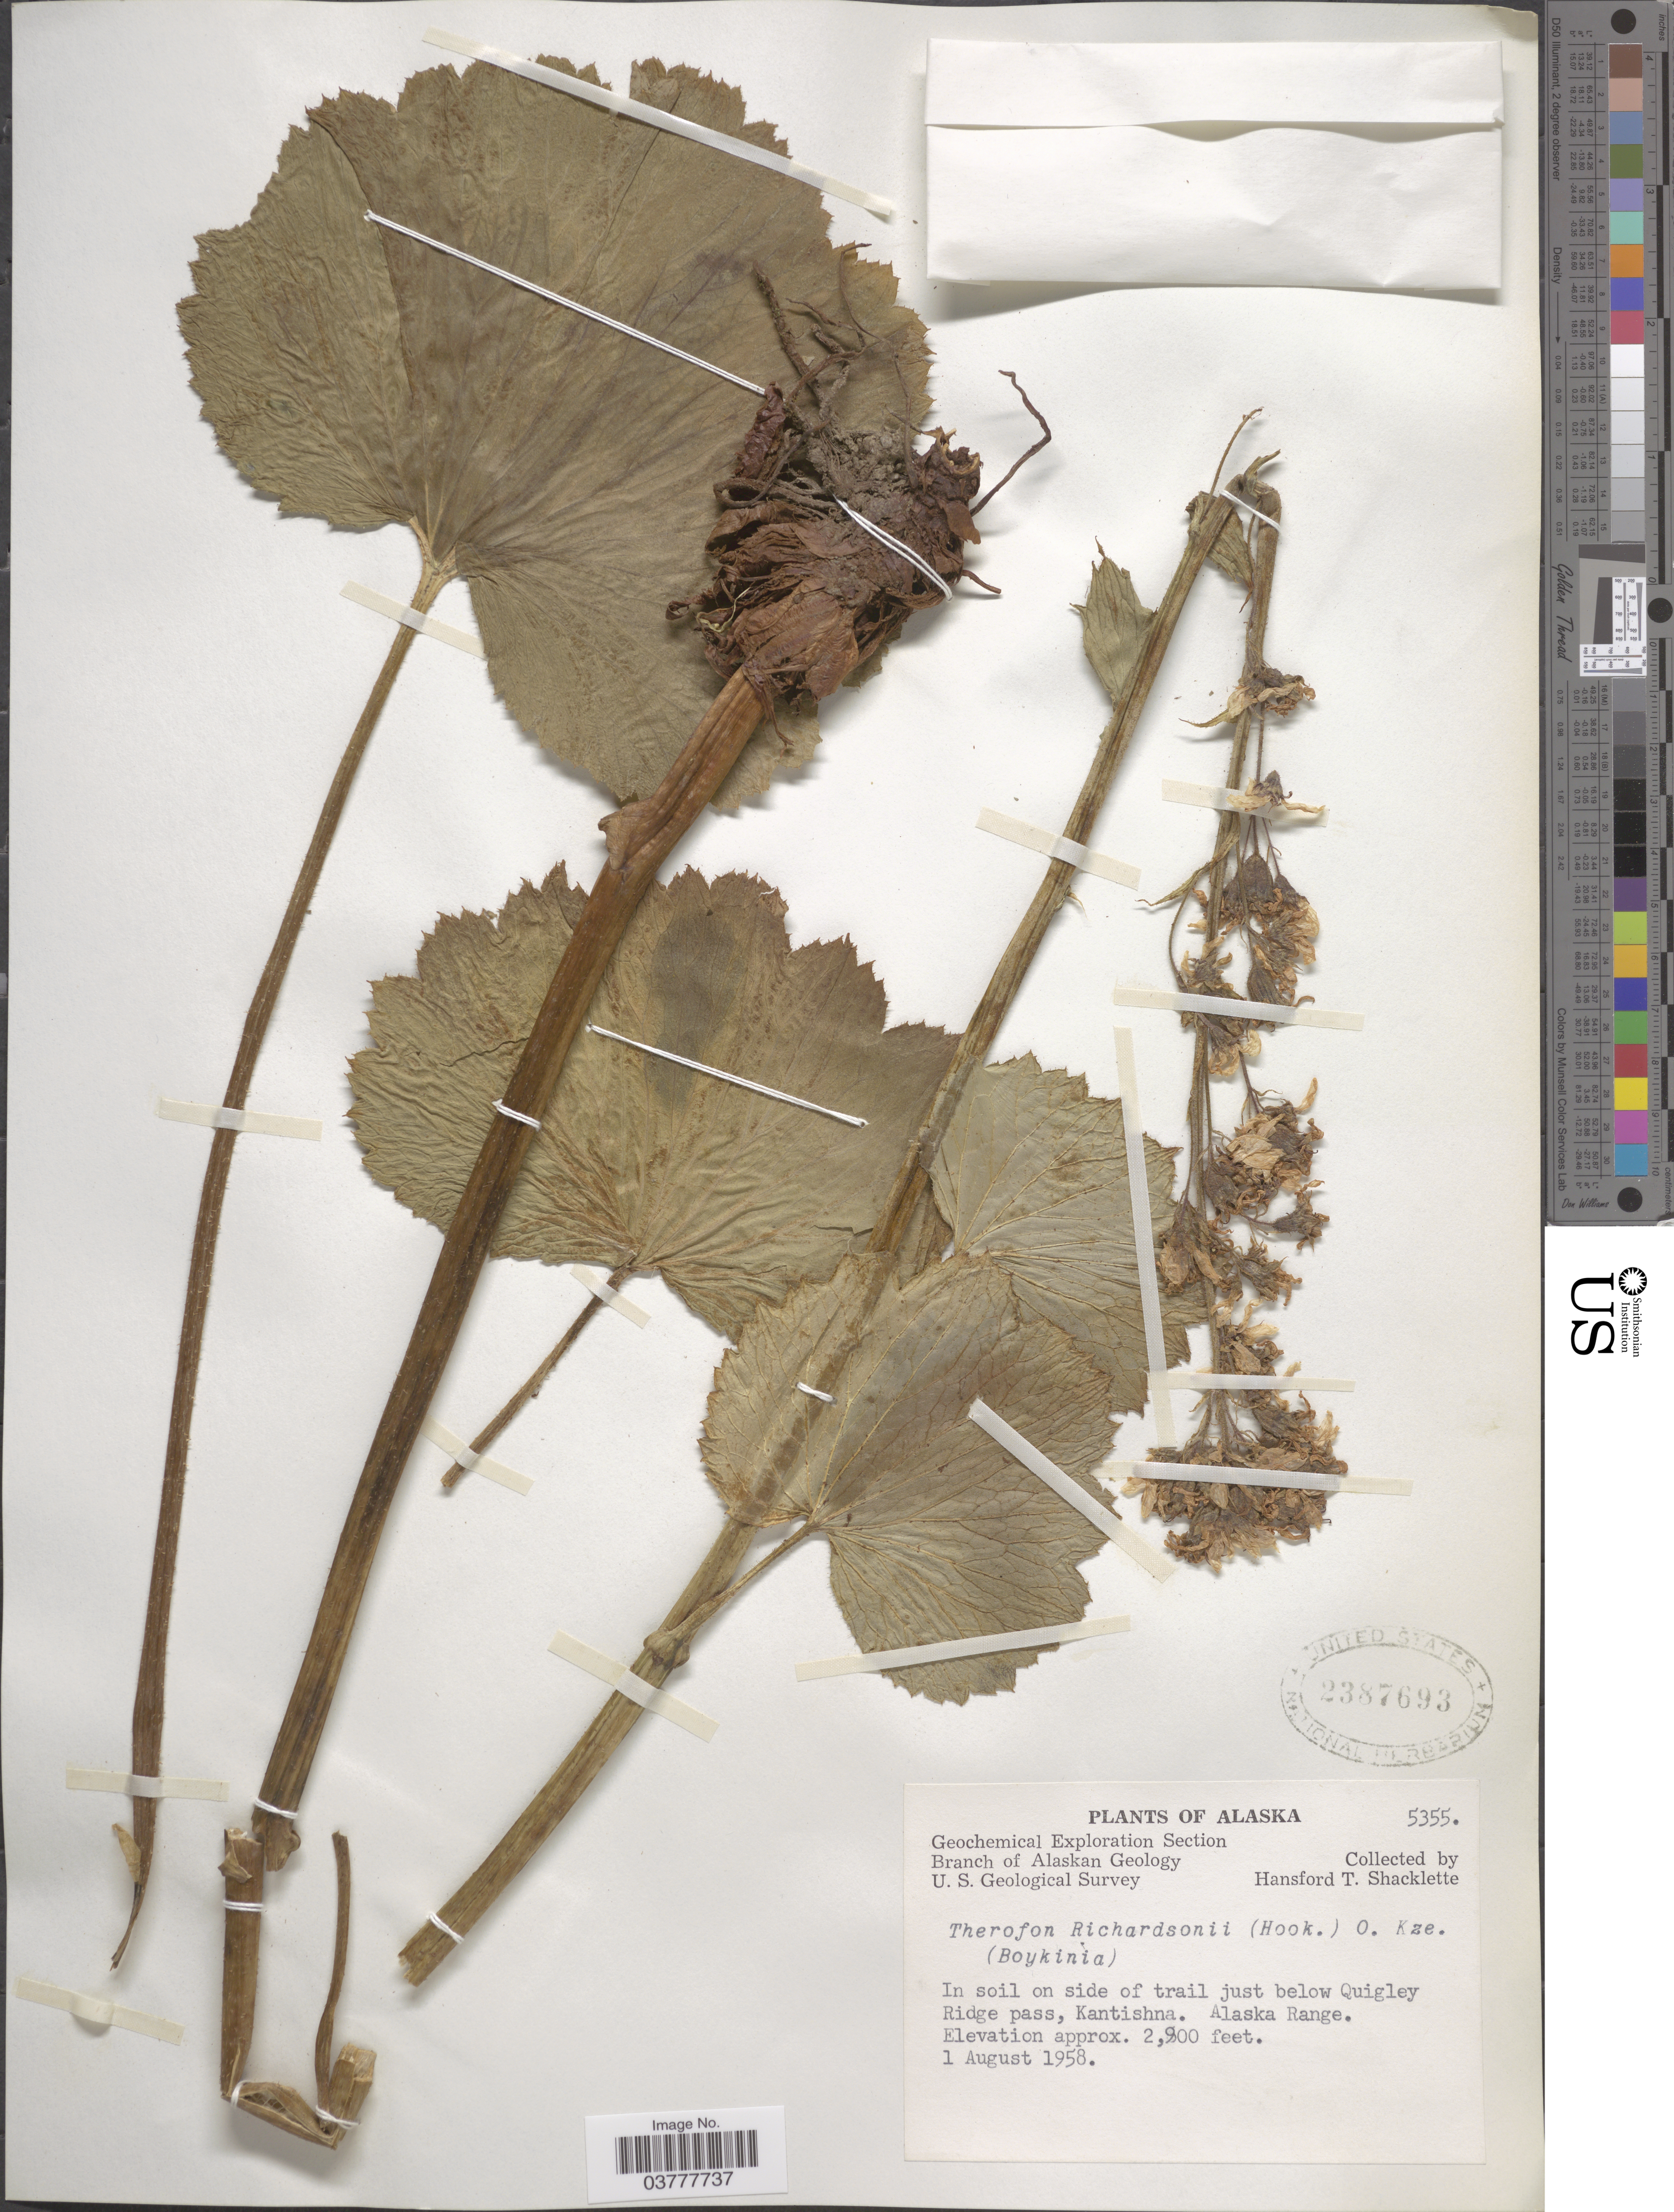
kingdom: Plantae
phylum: Tracheophyta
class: Magnoliopsida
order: Saxifragales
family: Saxifragaceae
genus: Boykinia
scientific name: Boykinia richardsonii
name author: (Hook.) A. Gray ex B.D. Jacks.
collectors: H. Shacklette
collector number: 5355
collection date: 1958-08-01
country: United States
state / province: Alaska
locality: In soil on side of trail just below Quigley Ridge pass, Kantishna. Alaska Range.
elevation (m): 884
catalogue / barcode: US 2387693